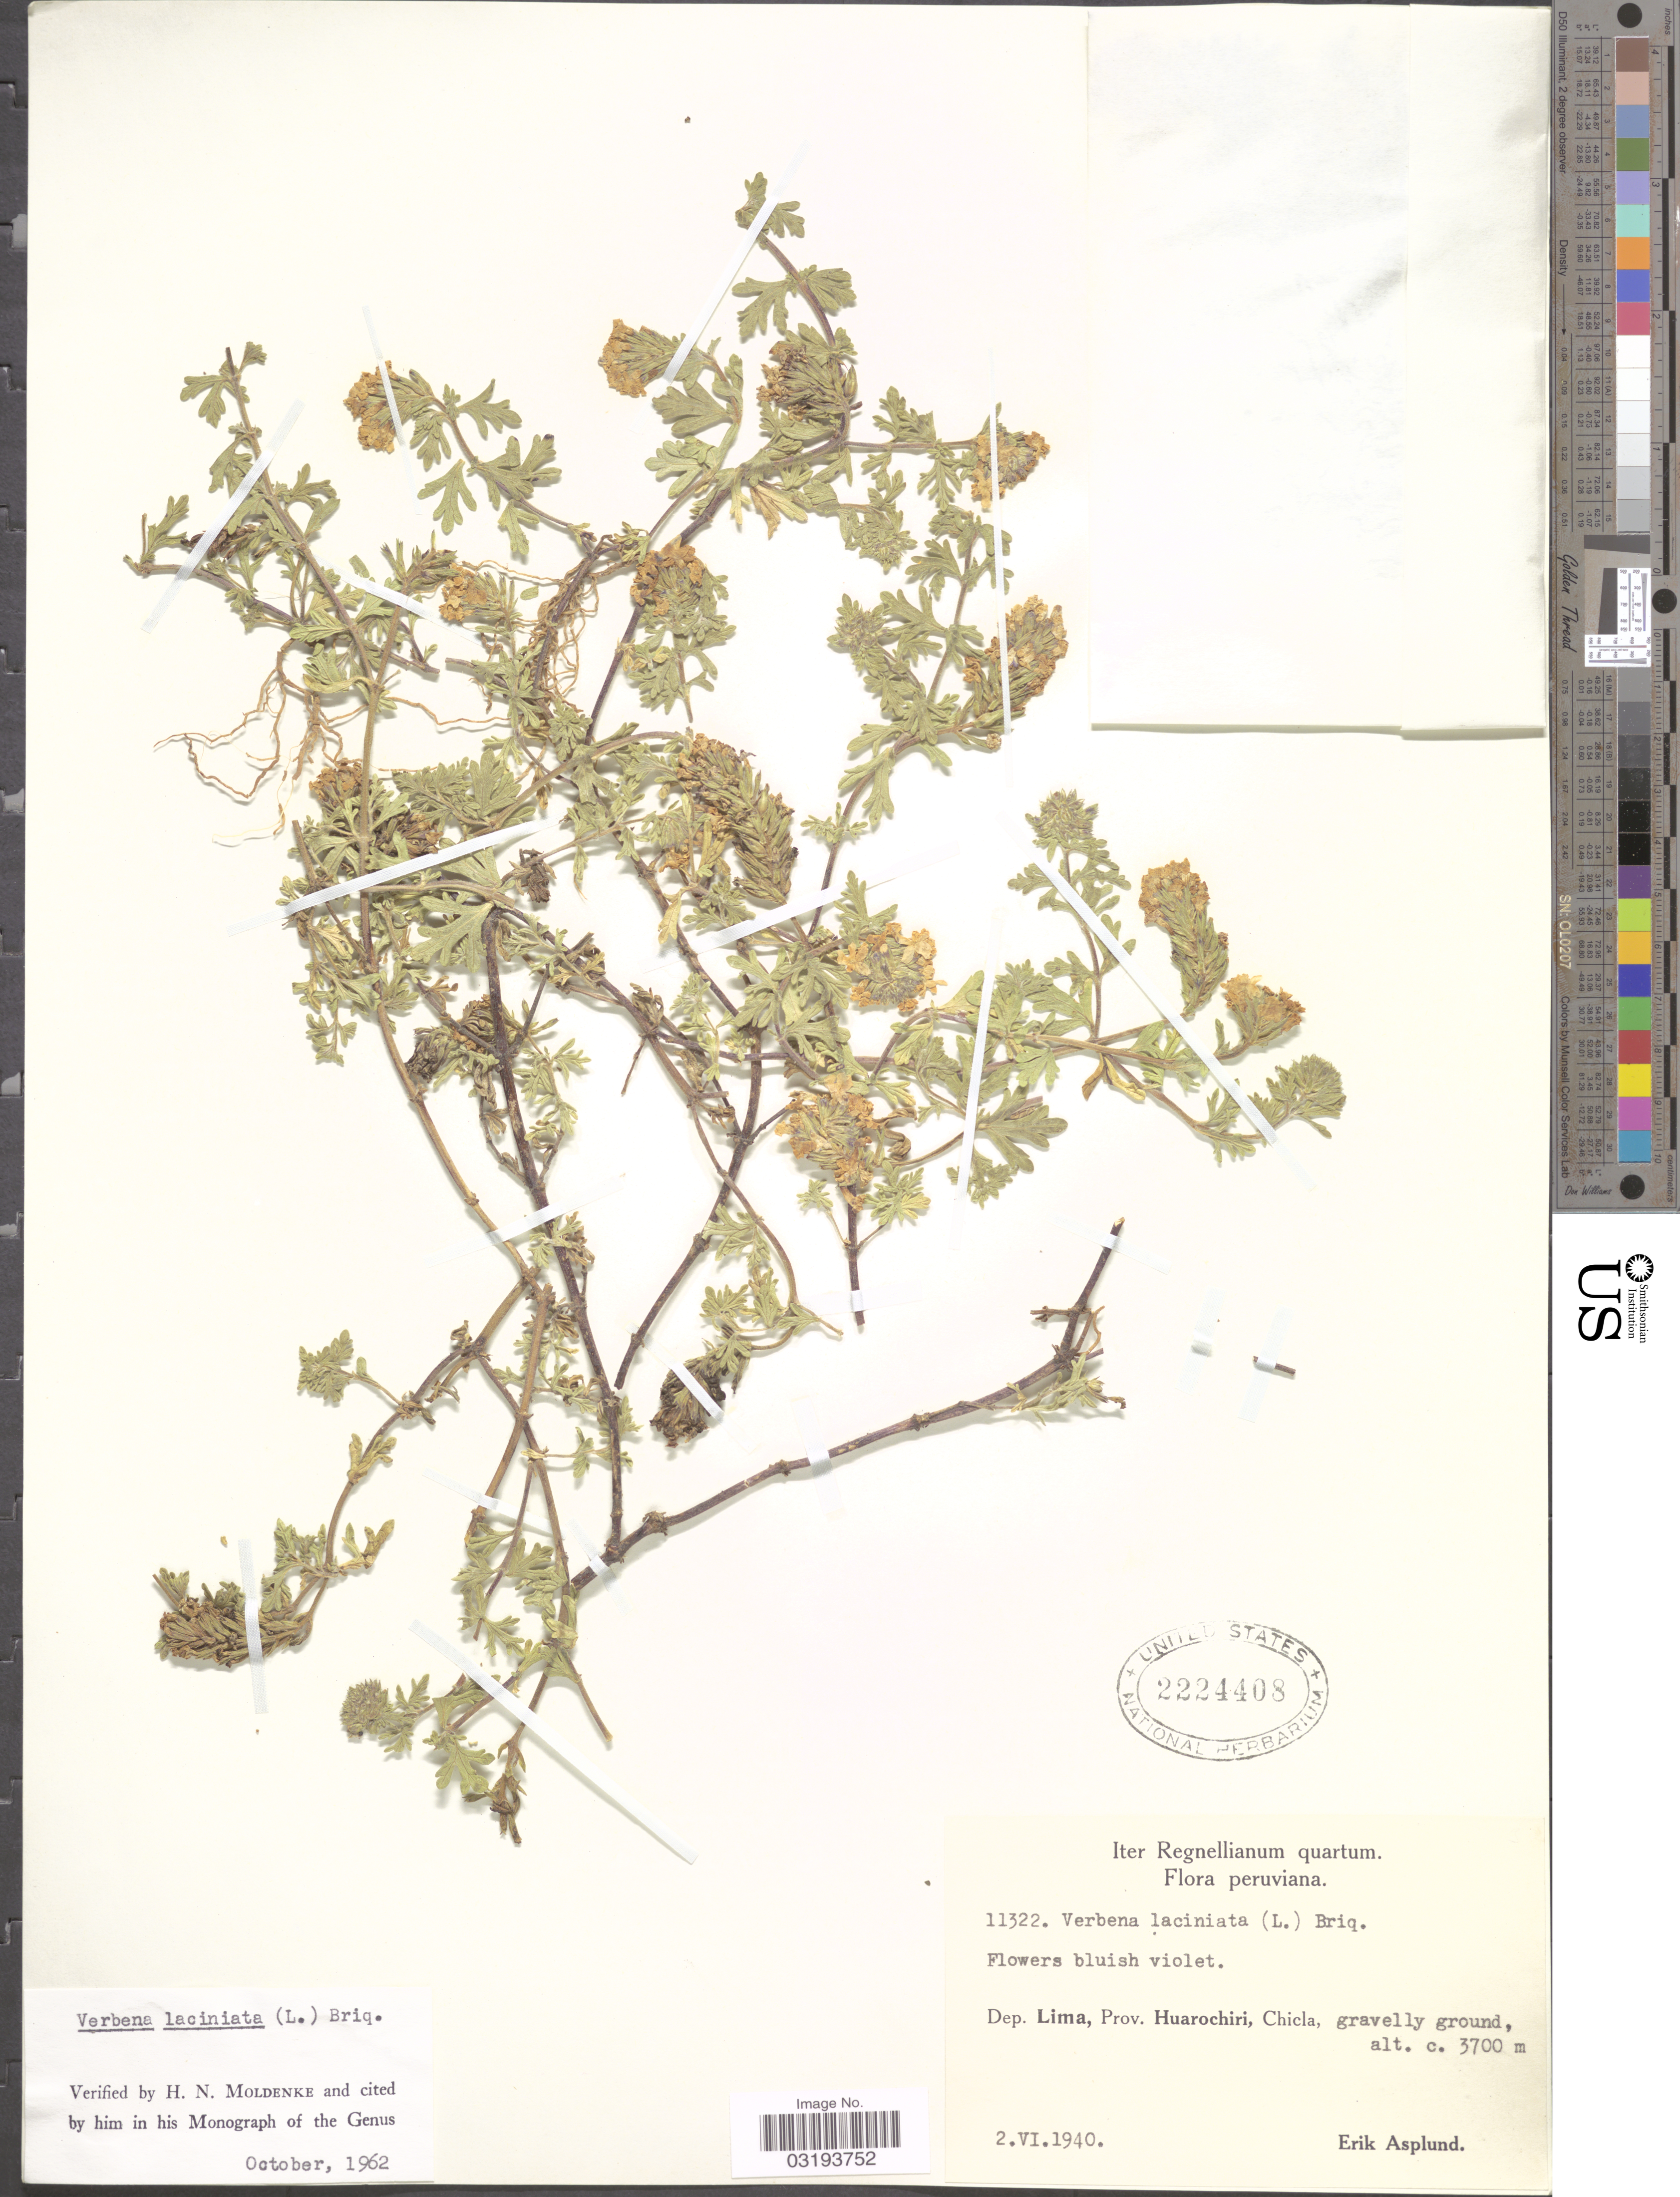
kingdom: Plantae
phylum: Tracheophyta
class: Magnoliopsida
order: Lamiales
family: Verbenaceae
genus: Verbena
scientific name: Verbena laciniata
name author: (L.) Briq.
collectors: E. Asplund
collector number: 11322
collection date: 1940-06-02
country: Peru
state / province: Lima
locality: Dep. Lima, Prov. Huarochiri, Chicla, gravelly ground.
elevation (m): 3700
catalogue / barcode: US 2224408